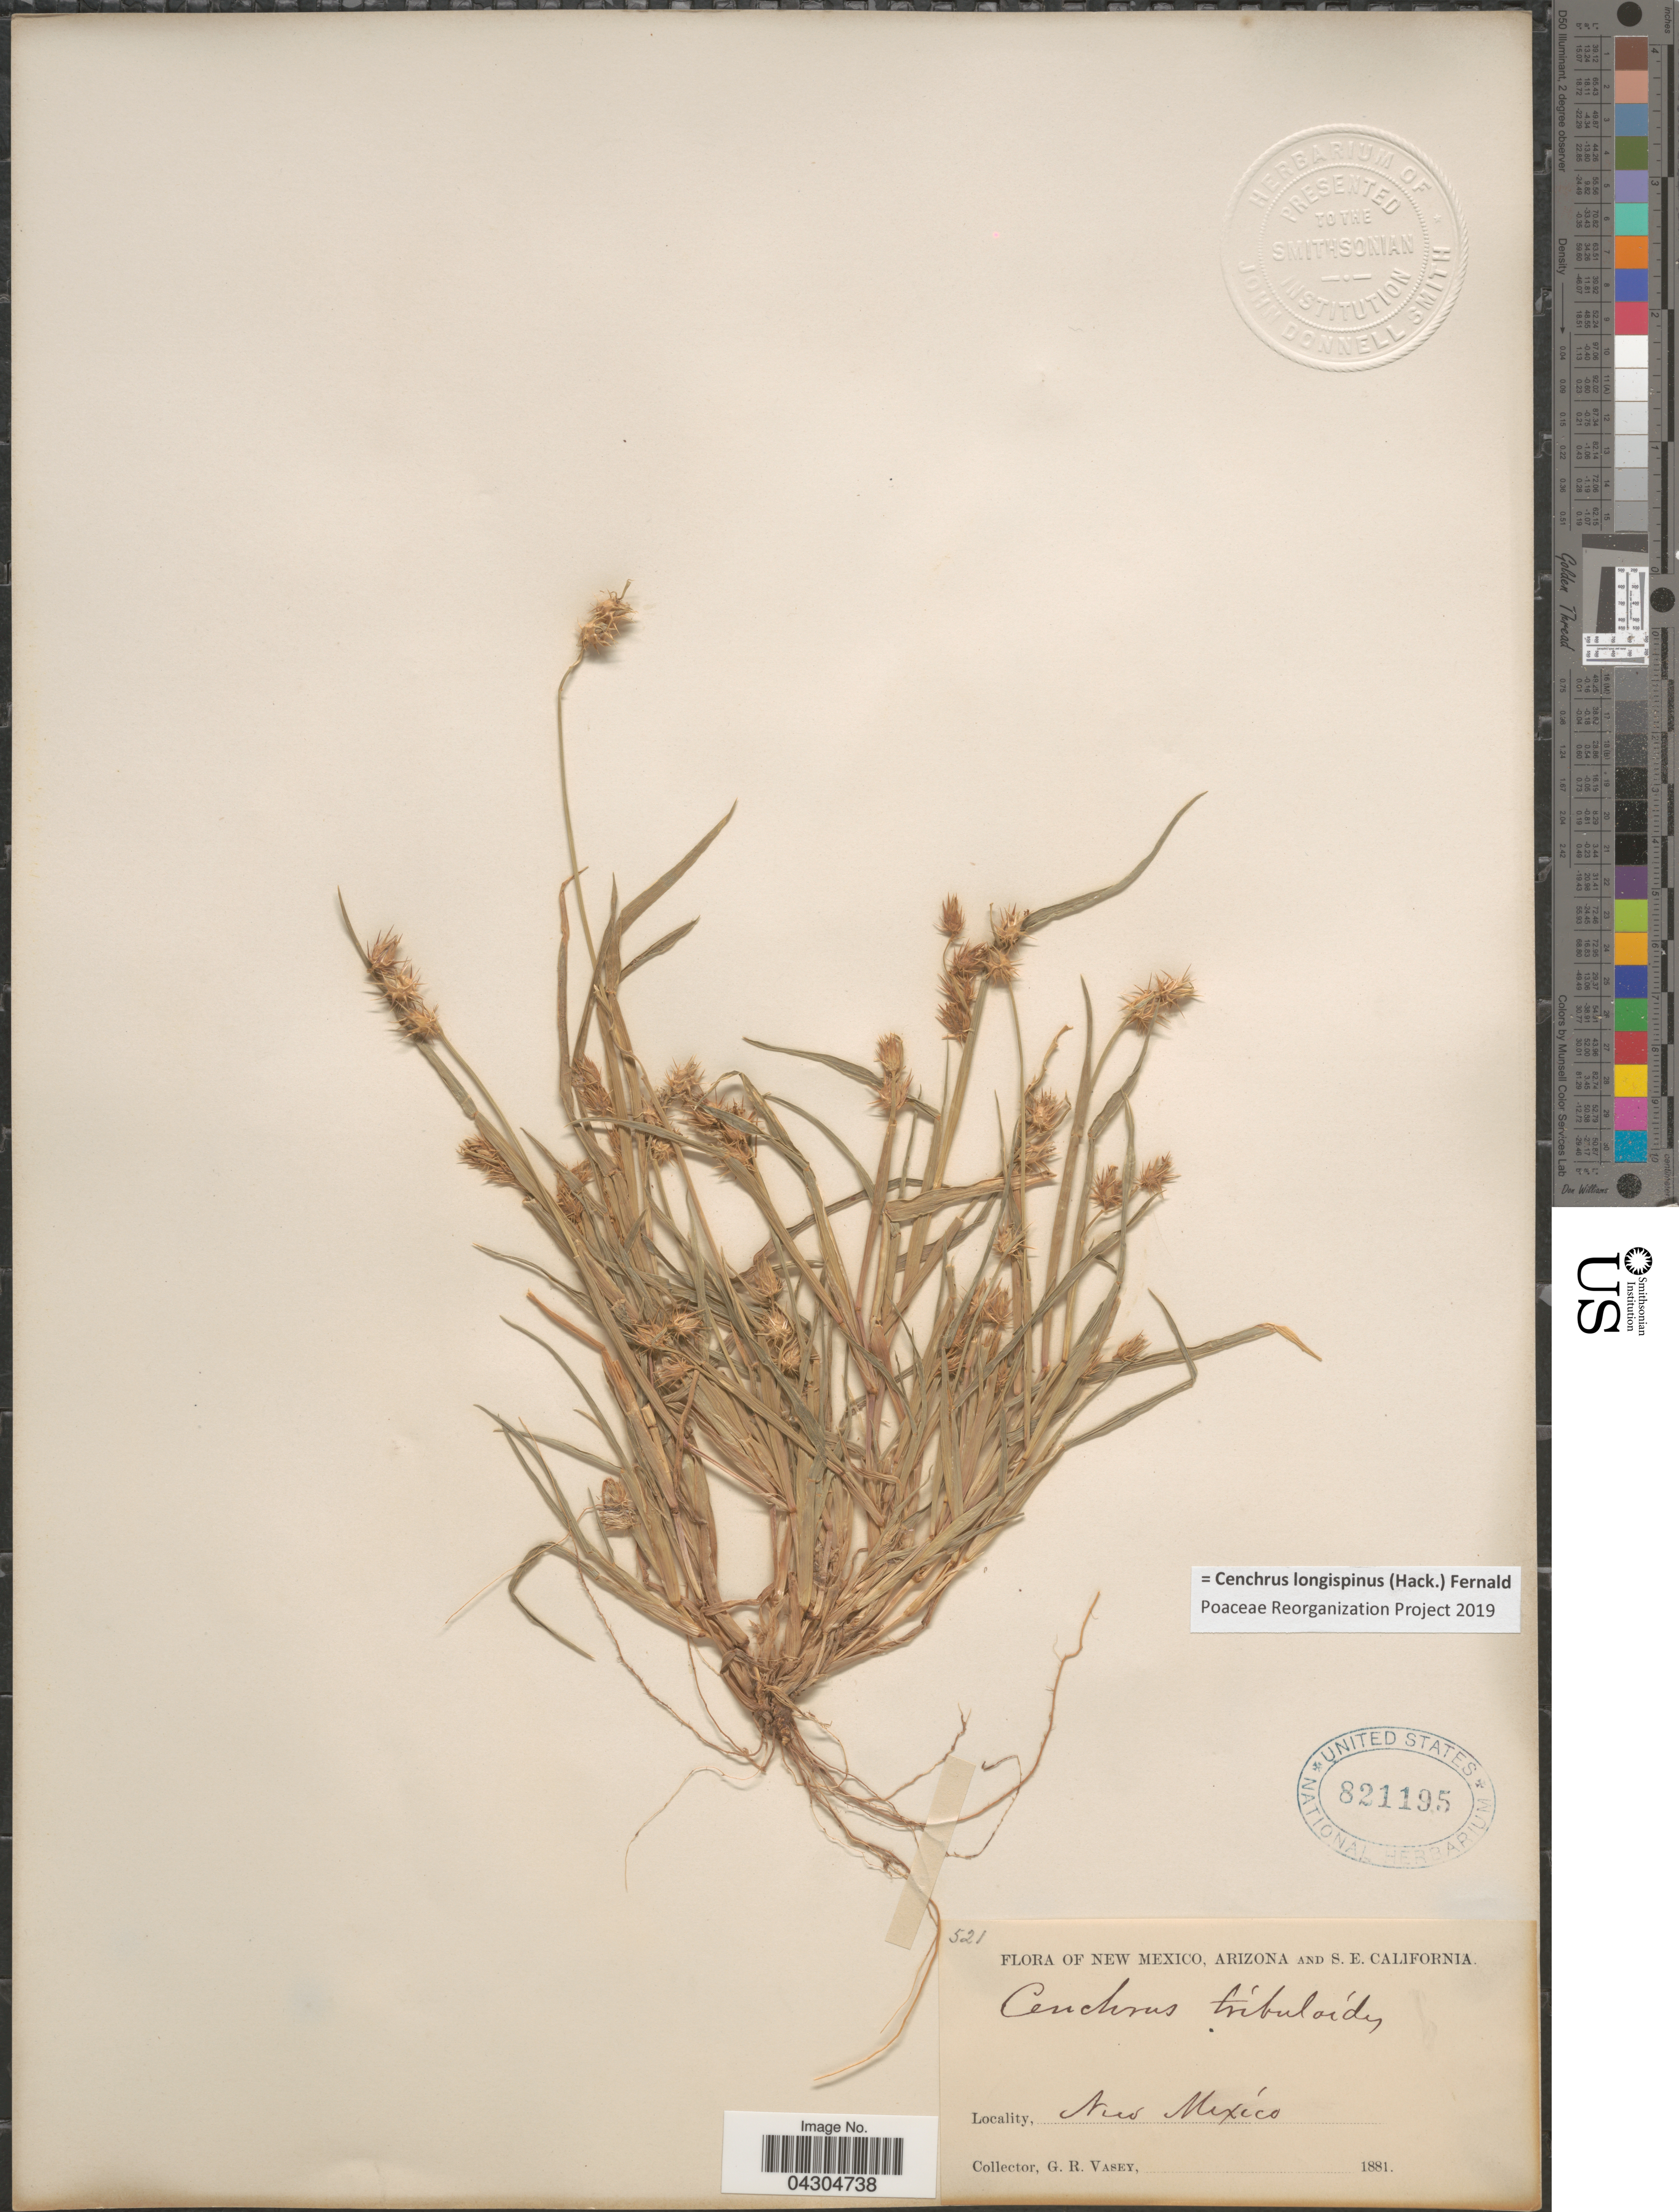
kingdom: Plantae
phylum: Tracheophyta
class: Liliopsida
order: Poales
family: Poaceae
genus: Cenchrus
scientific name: Cenchrus longispinus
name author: (Hack.) Fernald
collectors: G. R. Vasey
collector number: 521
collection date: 1881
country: United States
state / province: New Mexico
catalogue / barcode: US 821195